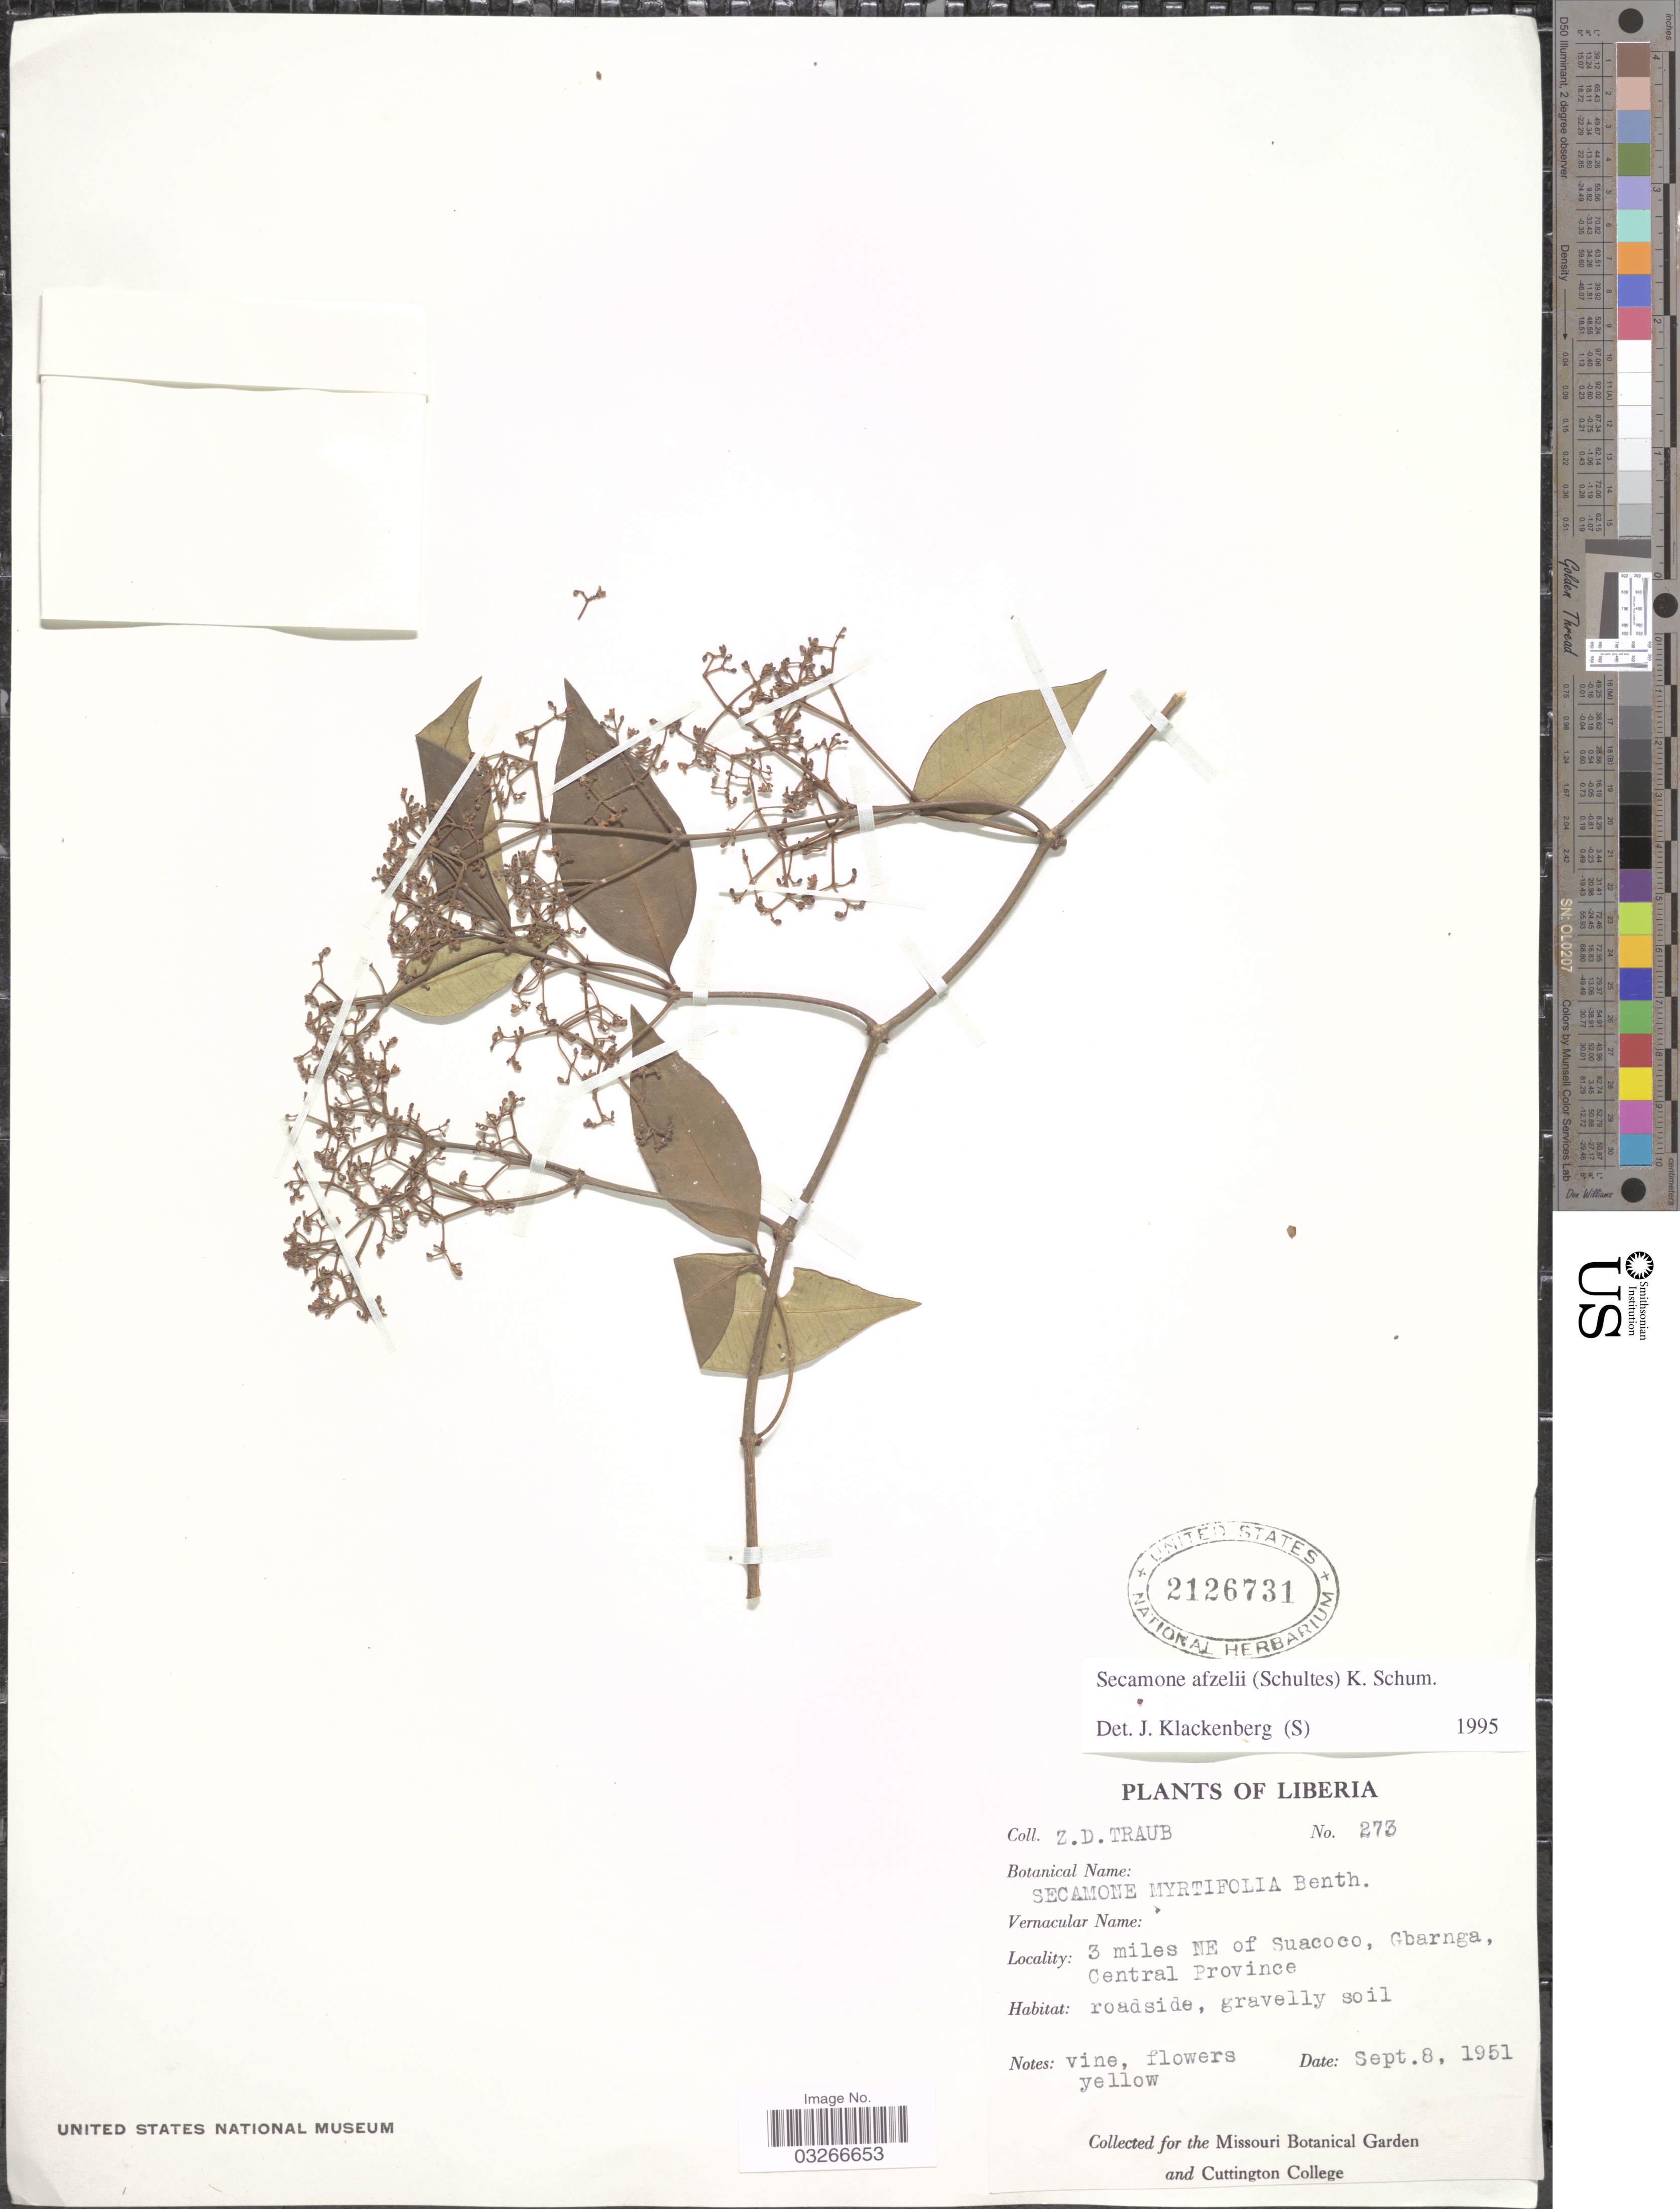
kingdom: Plantae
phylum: Tracheophyta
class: Magnoliopsida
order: Gentianales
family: Apocynaceae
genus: Secamone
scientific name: Secamone afzelii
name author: (Schult.) K. Schum.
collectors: Z. D. Traub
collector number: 273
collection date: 1951-09-08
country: Liberia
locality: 3 miles NE of Suacoco, Gbarnga, Central Province.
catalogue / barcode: US 2126731